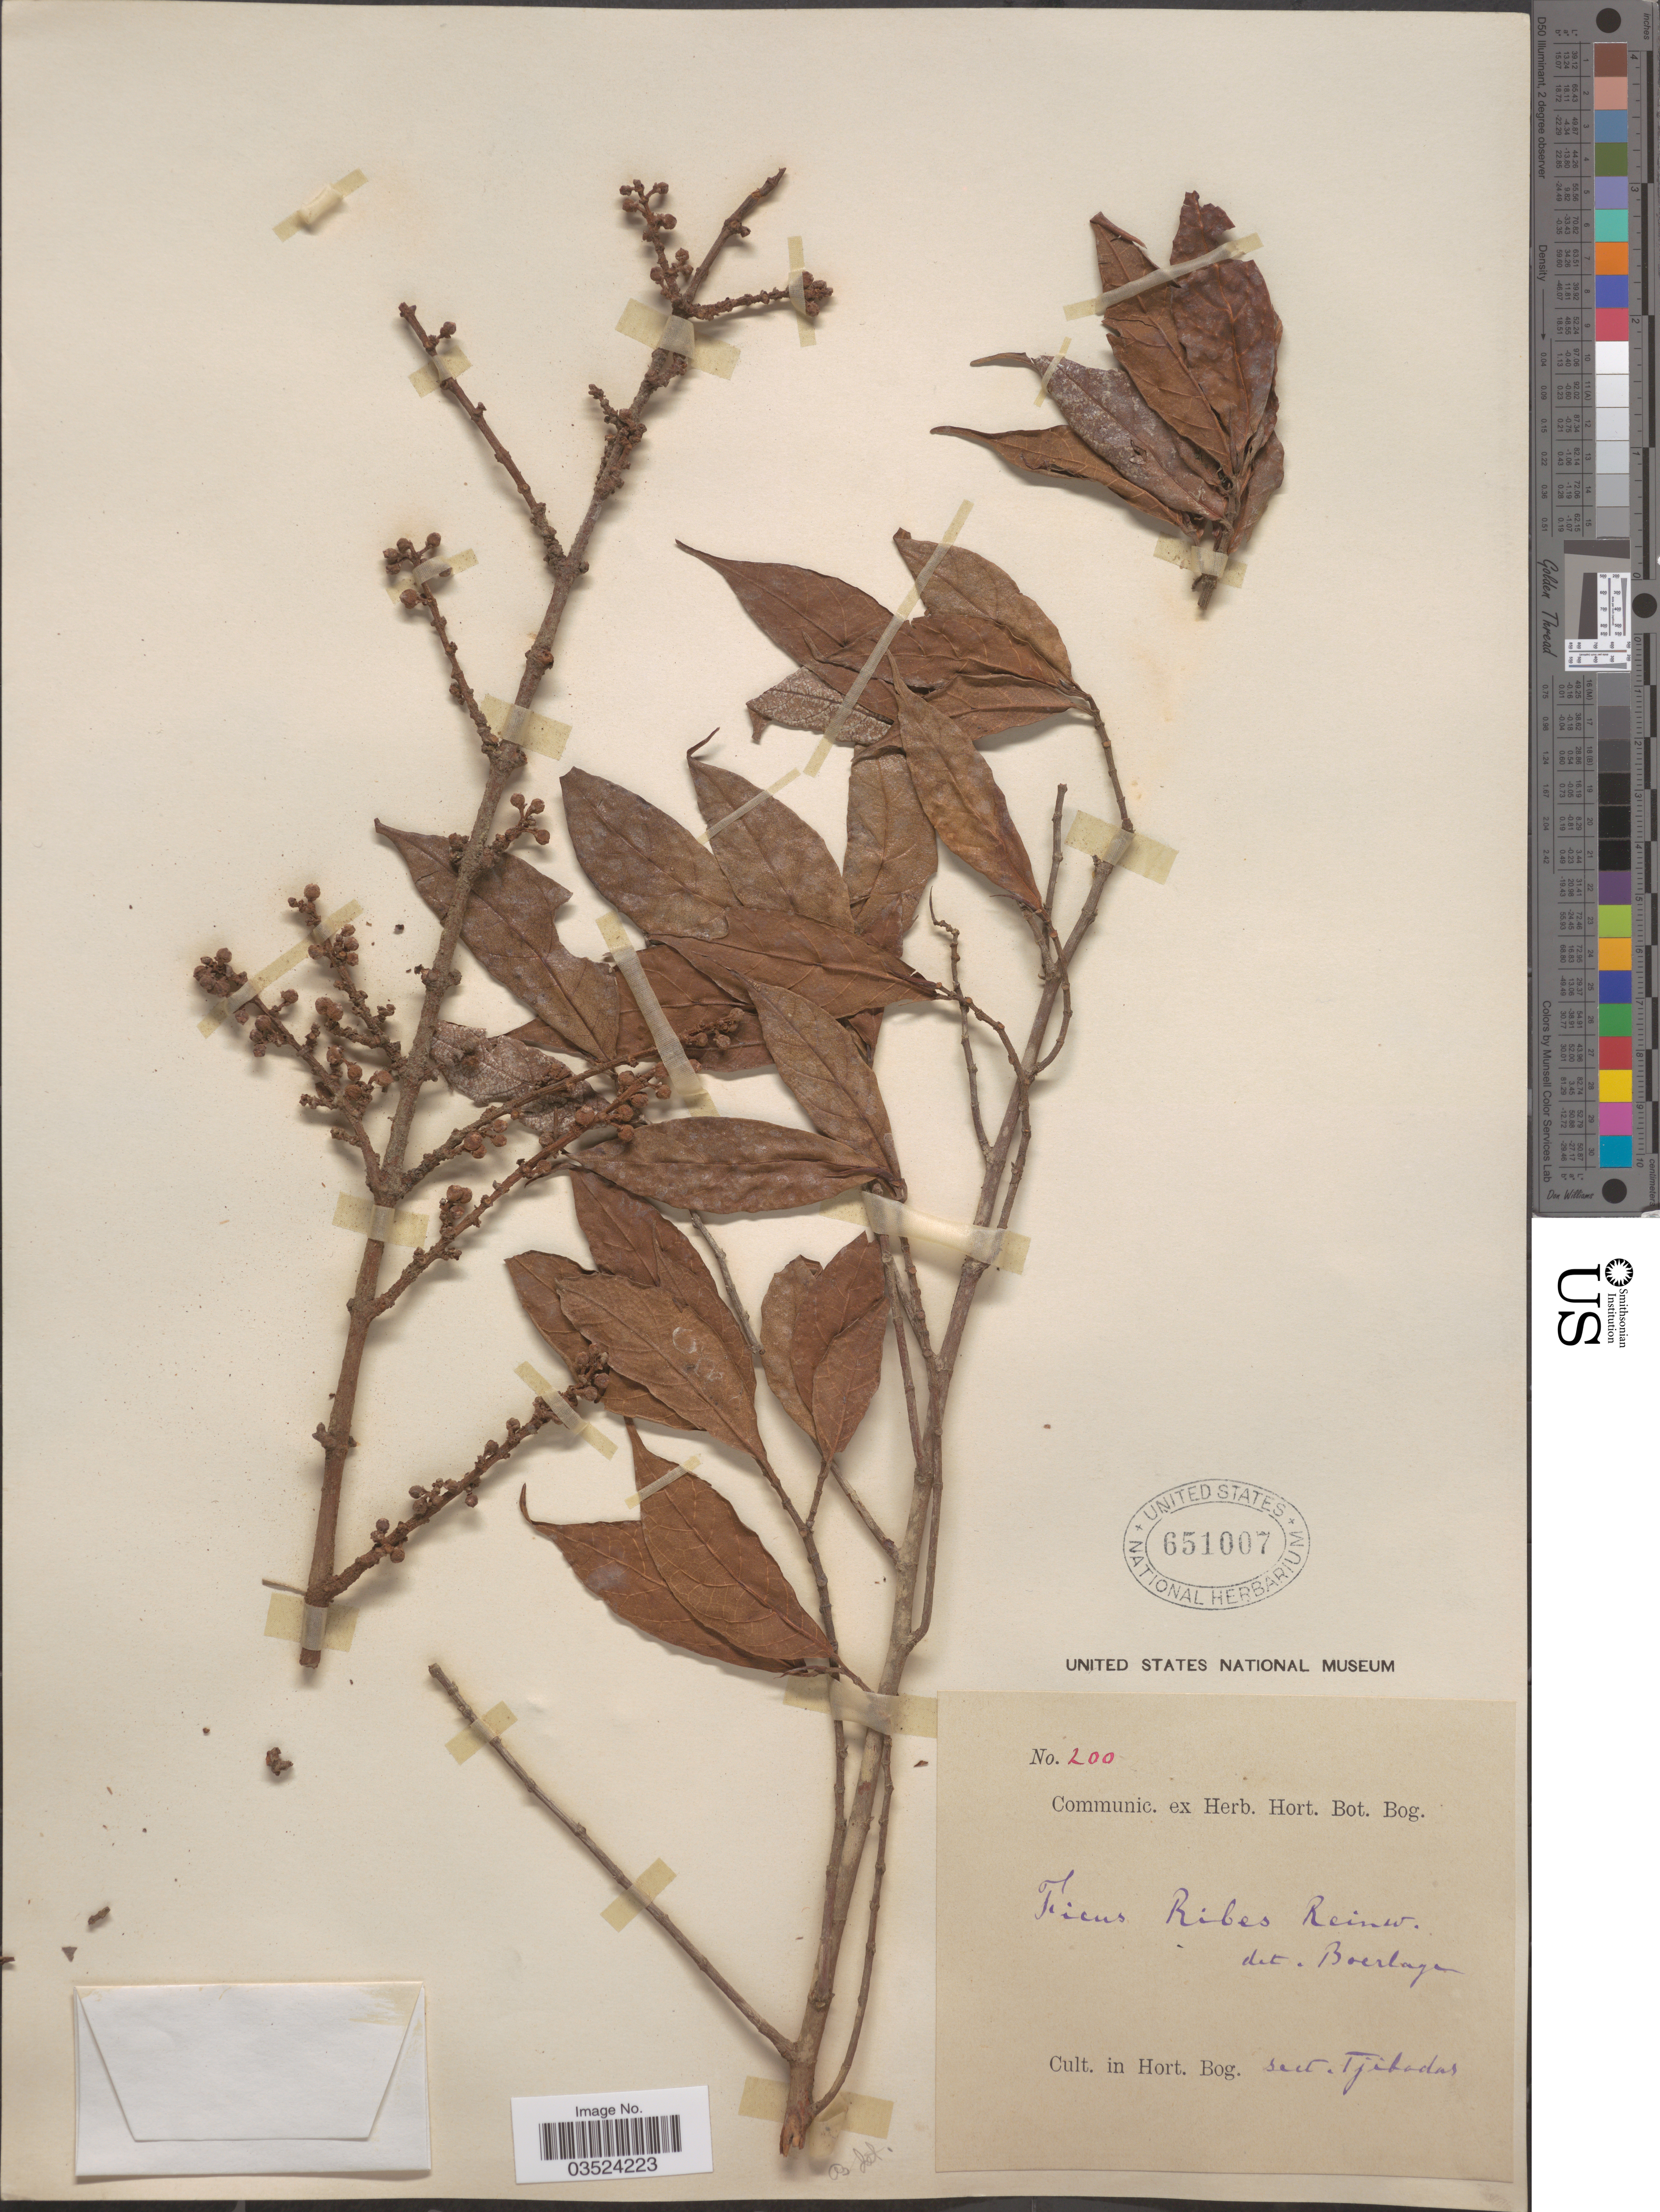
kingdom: Plantae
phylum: Tracheophyta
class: Magnoliopsida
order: Rosales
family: Moraceae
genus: Ficus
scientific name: Ficus ribes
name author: Reinw. ex Blume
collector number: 200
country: Indonesia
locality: In Hort. Bog. Sect. Tjibodas.*?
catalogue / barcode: US 651007